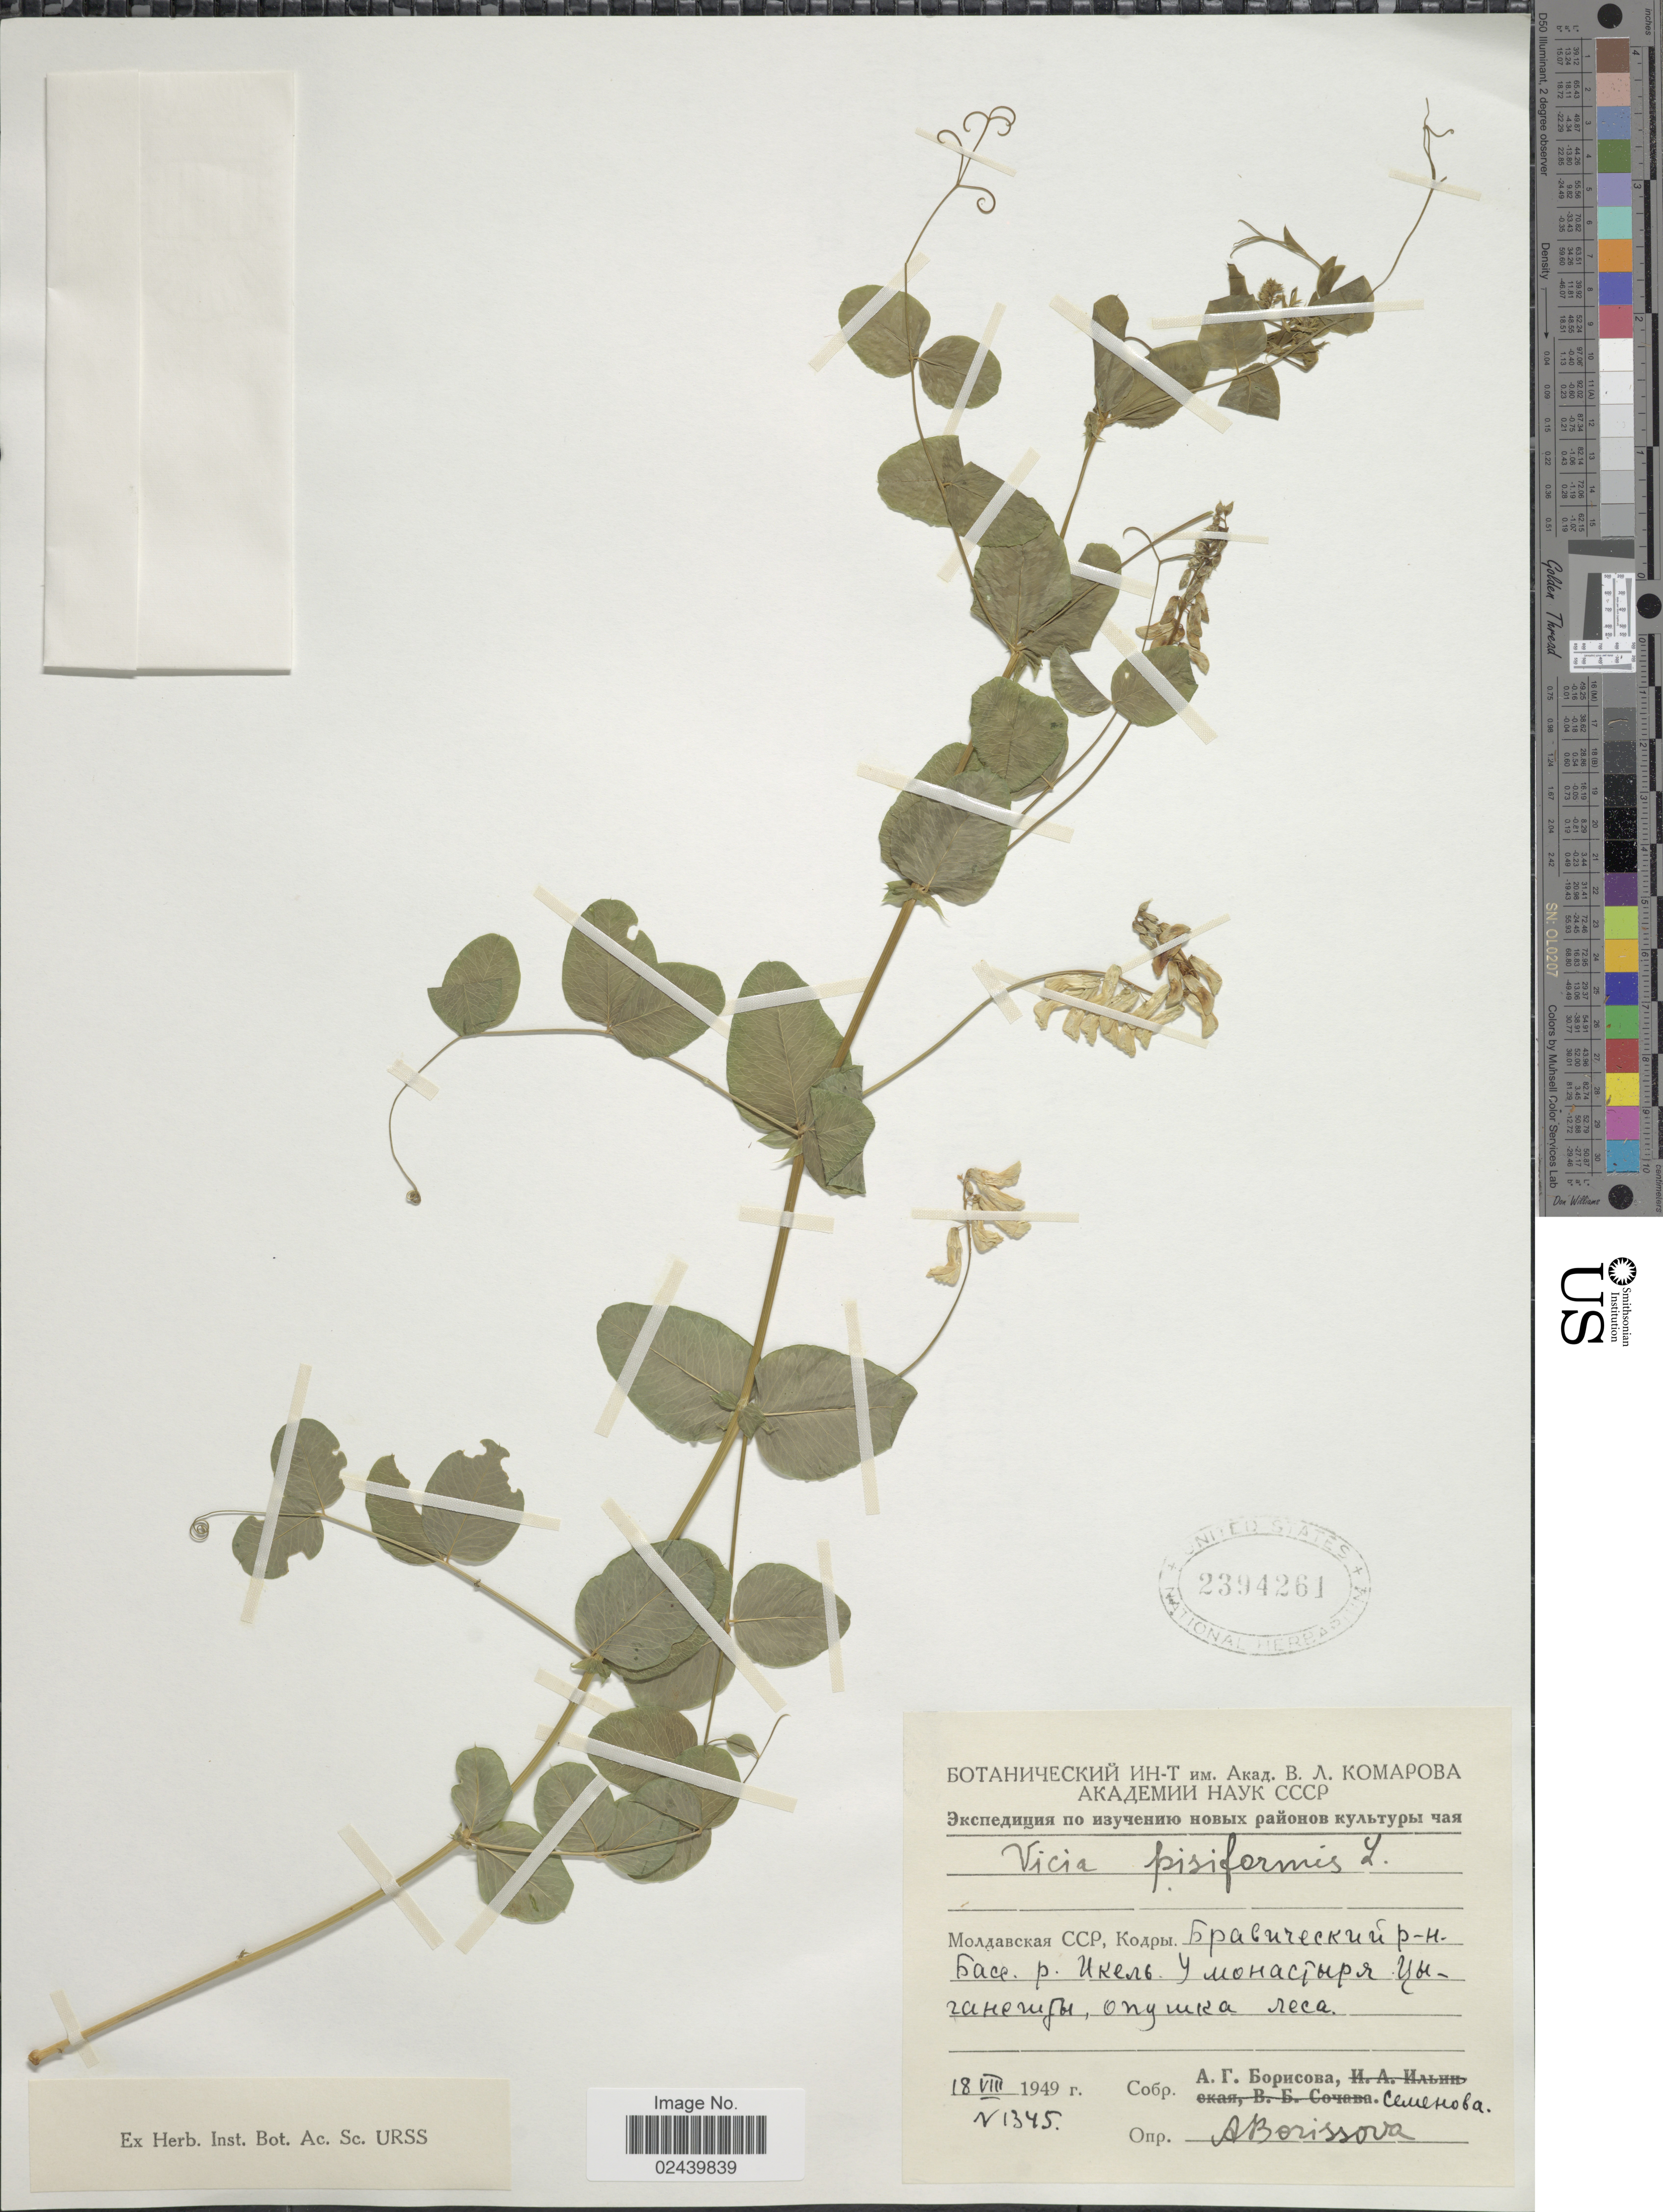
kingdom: Plantae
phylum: Tracheophyta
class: Magnoliopsida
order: Fabales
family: Fabaceae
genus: Vicia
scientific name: Vicia pisiformis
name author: L.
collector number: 1345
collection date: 1949-08-18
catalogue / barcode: US 2394261